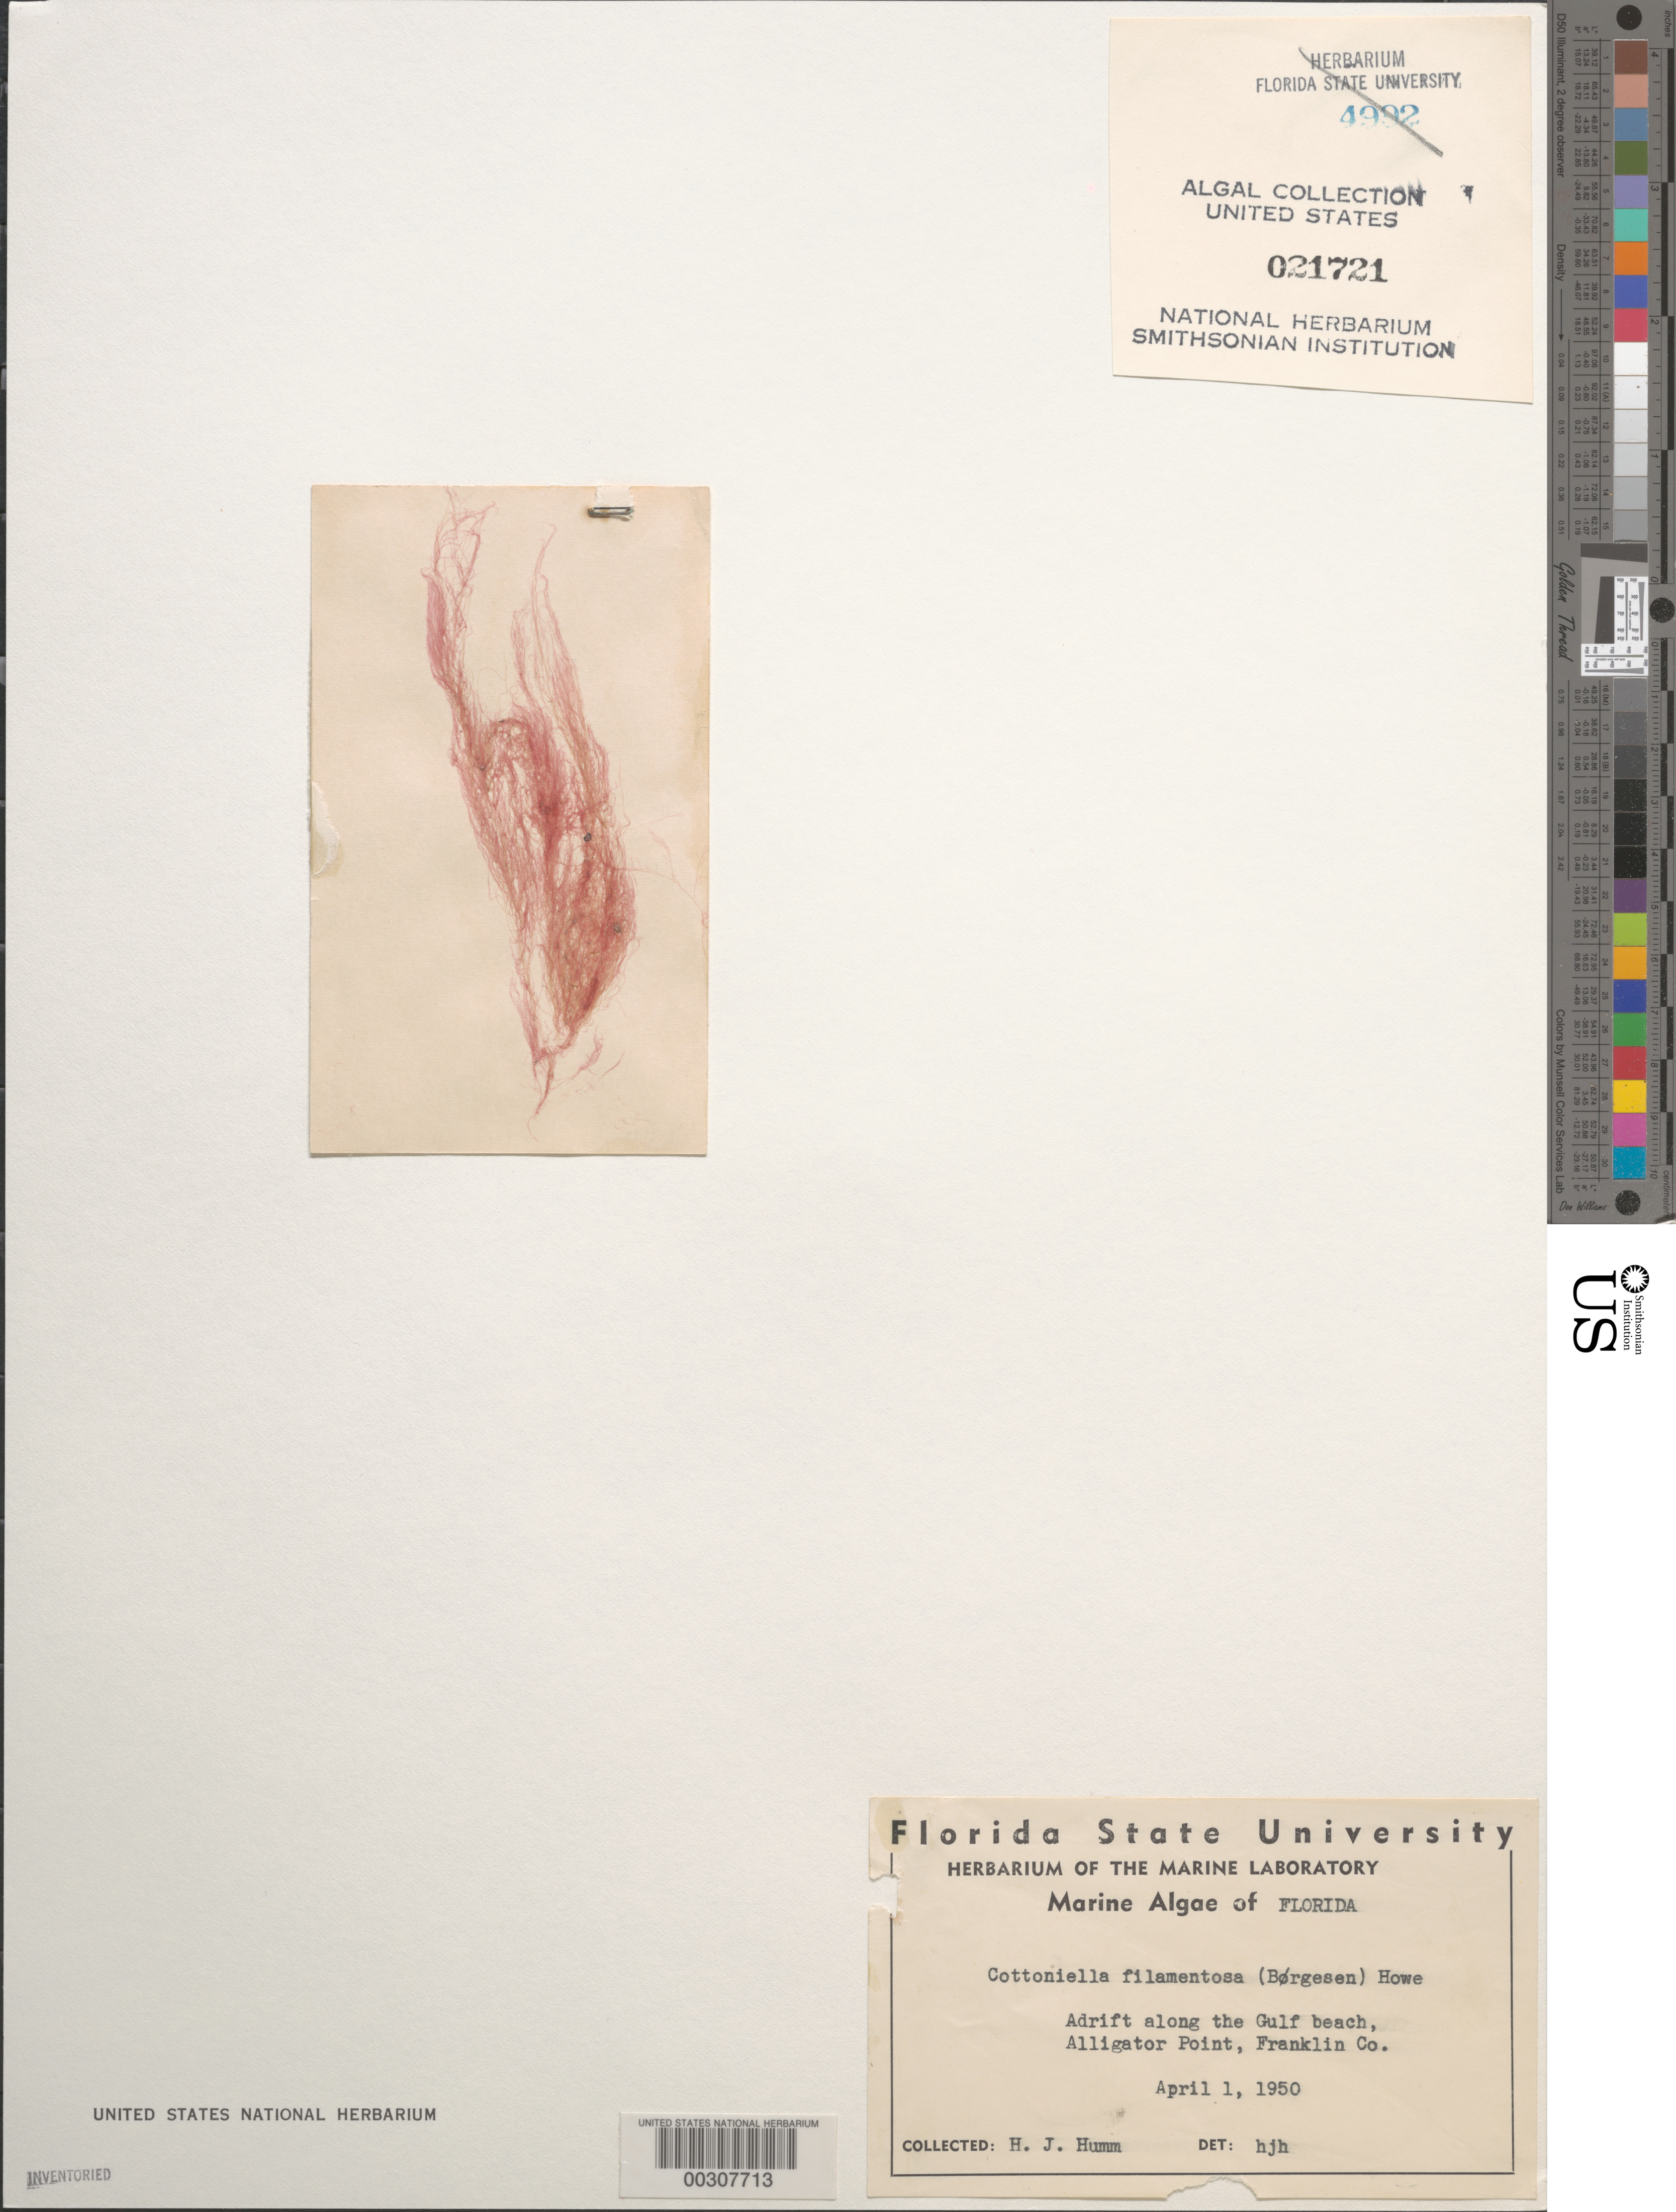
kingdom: Plantae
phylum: Rhodophyta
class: Florideophyceae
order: Ceramiales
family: Sarcomeniaceae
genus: Cottoniella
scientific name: Cottoniella filamentosa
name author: (M. Howe) Børgesen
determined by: Humm, Harold J.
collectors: H. J. Humm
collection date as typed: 01 Apr 1950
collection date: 1950-04-01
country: United States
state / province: Florida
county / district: Franklin County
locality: Gulf Beach, Alligator Point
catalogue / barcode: US 21721